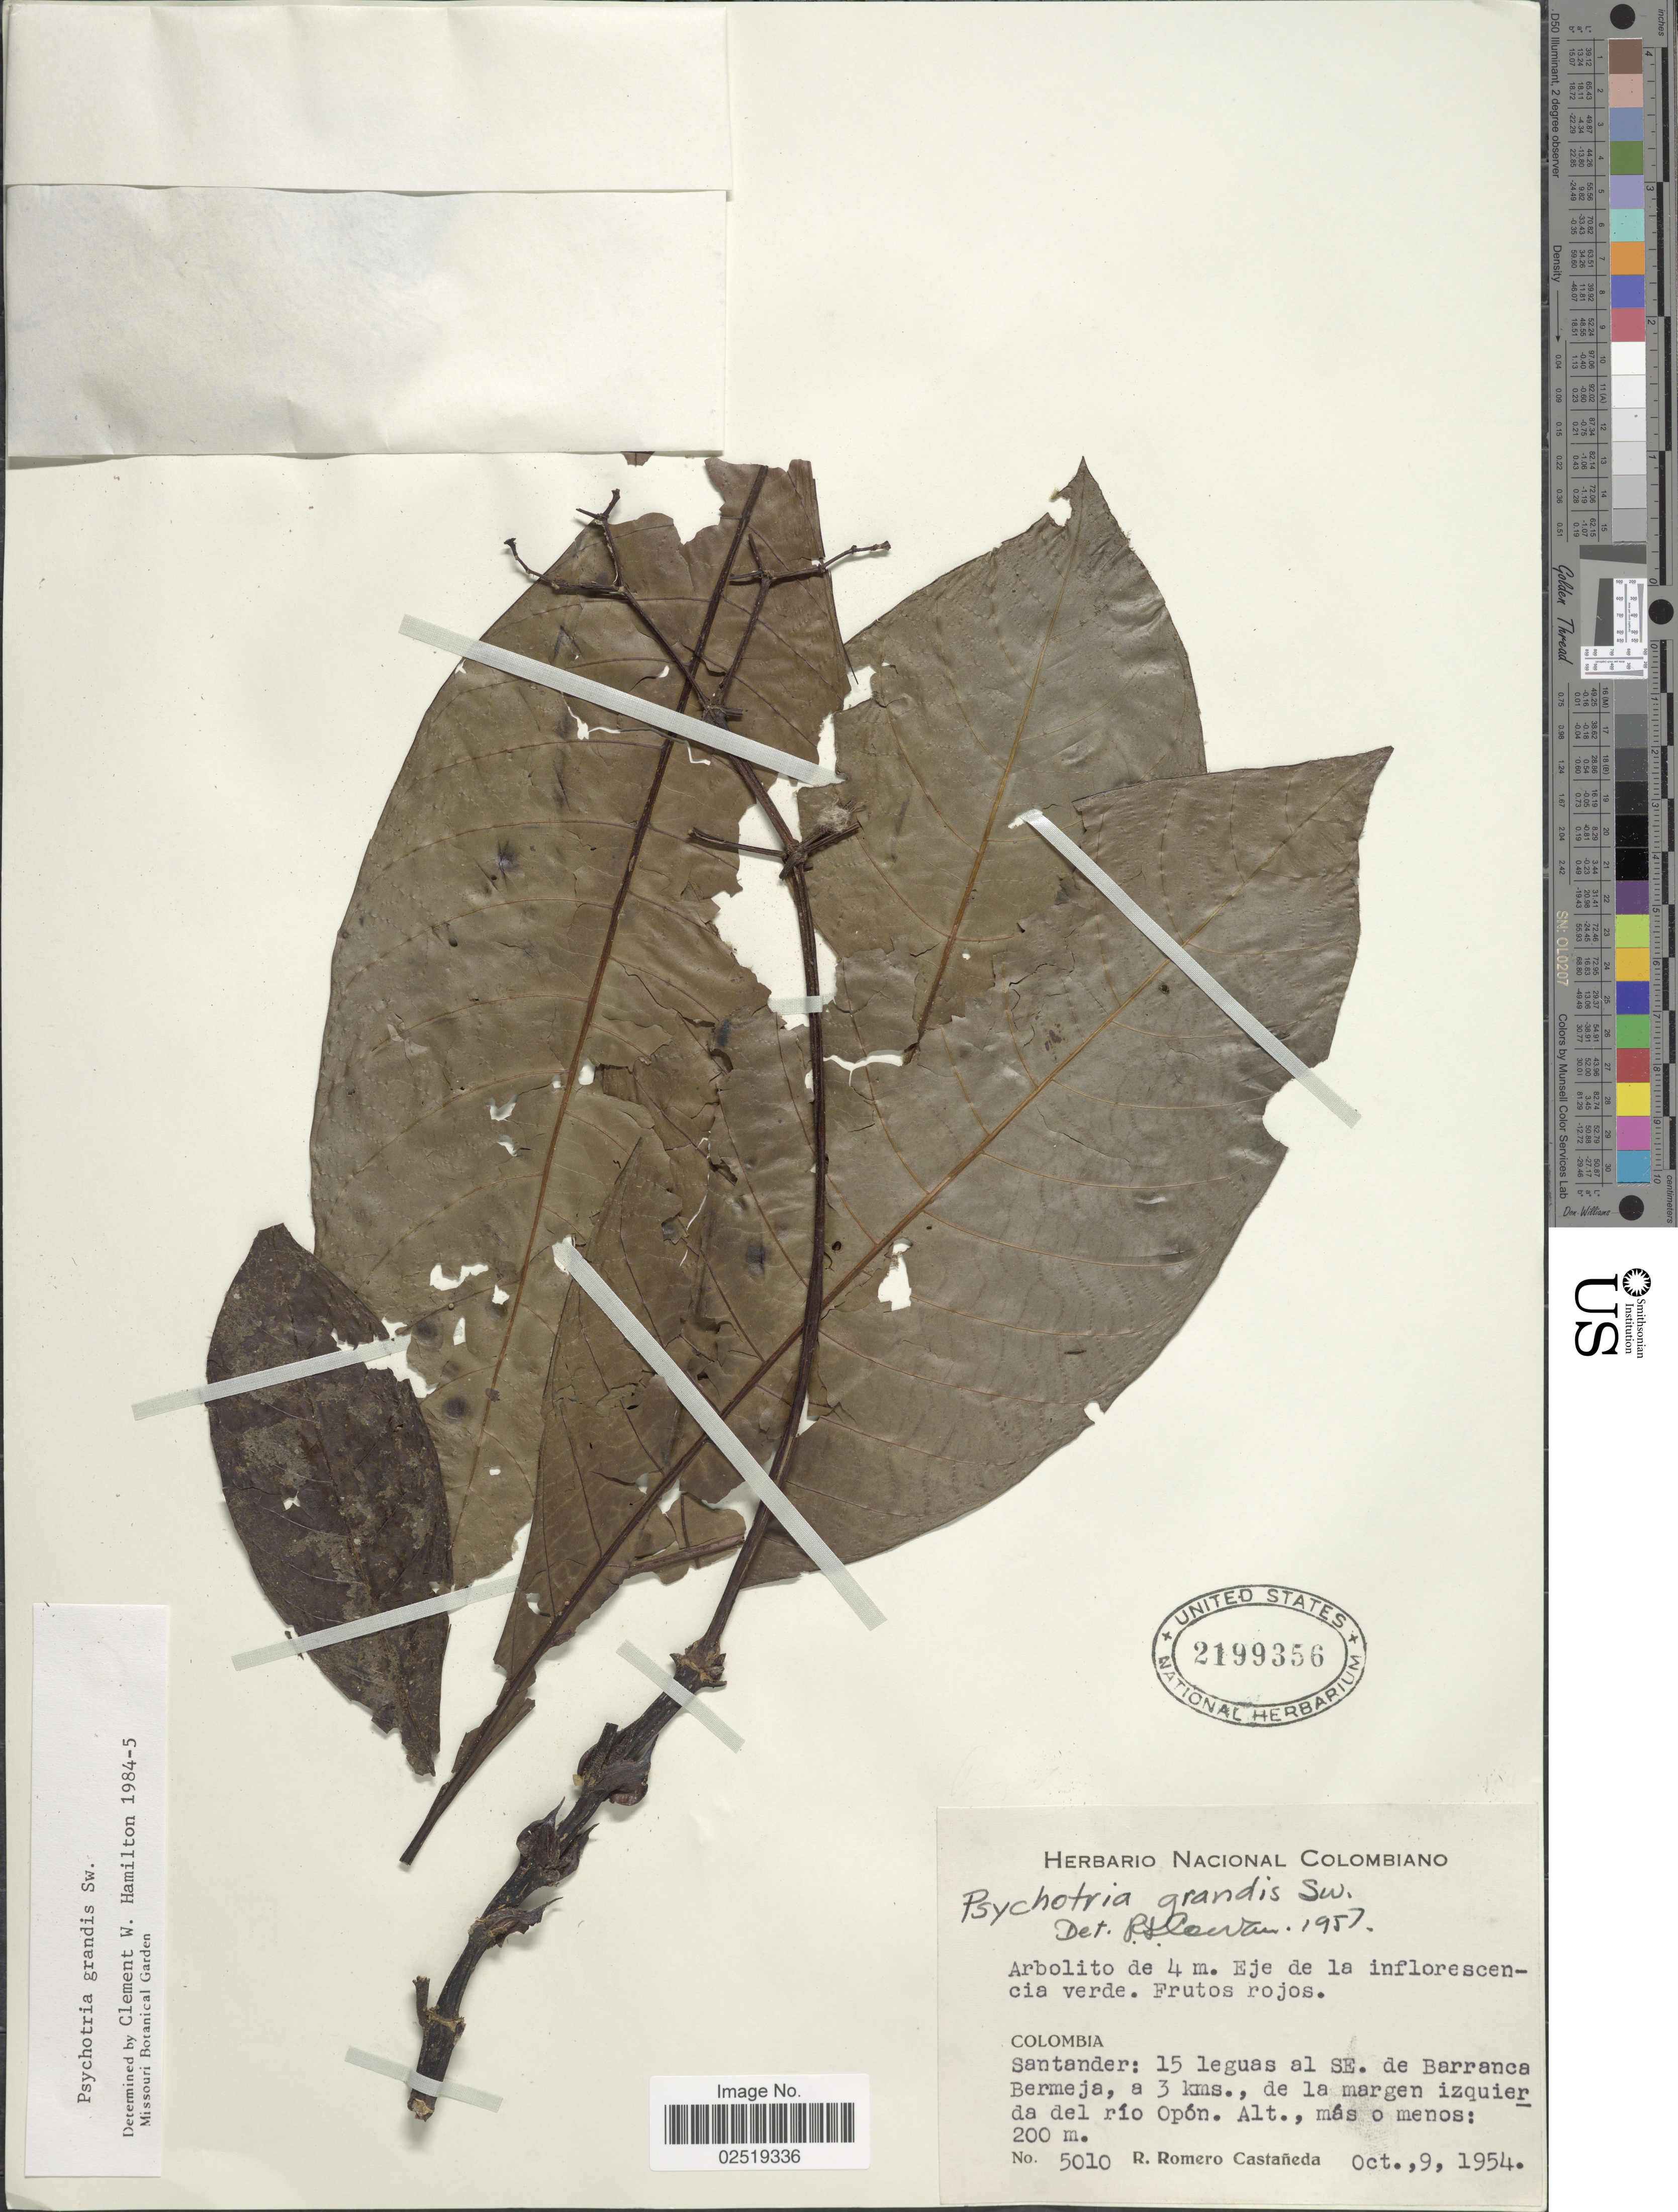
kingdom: Plantae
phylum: Tracheophyta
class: Magnoliopsida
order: Gentianales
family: Rubiaceae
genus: Psychotria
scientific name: Psychotria grandis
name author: Sw.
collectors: R. Romero Castañeda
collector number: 5010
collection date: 1954-10-09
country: Colombia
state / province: Santander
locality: Santander: 15 leguas al SE de Barranca Bermeja, a 3 kms., de la margen izquierda del rio Opon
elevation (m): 200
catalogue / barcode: US 2199356